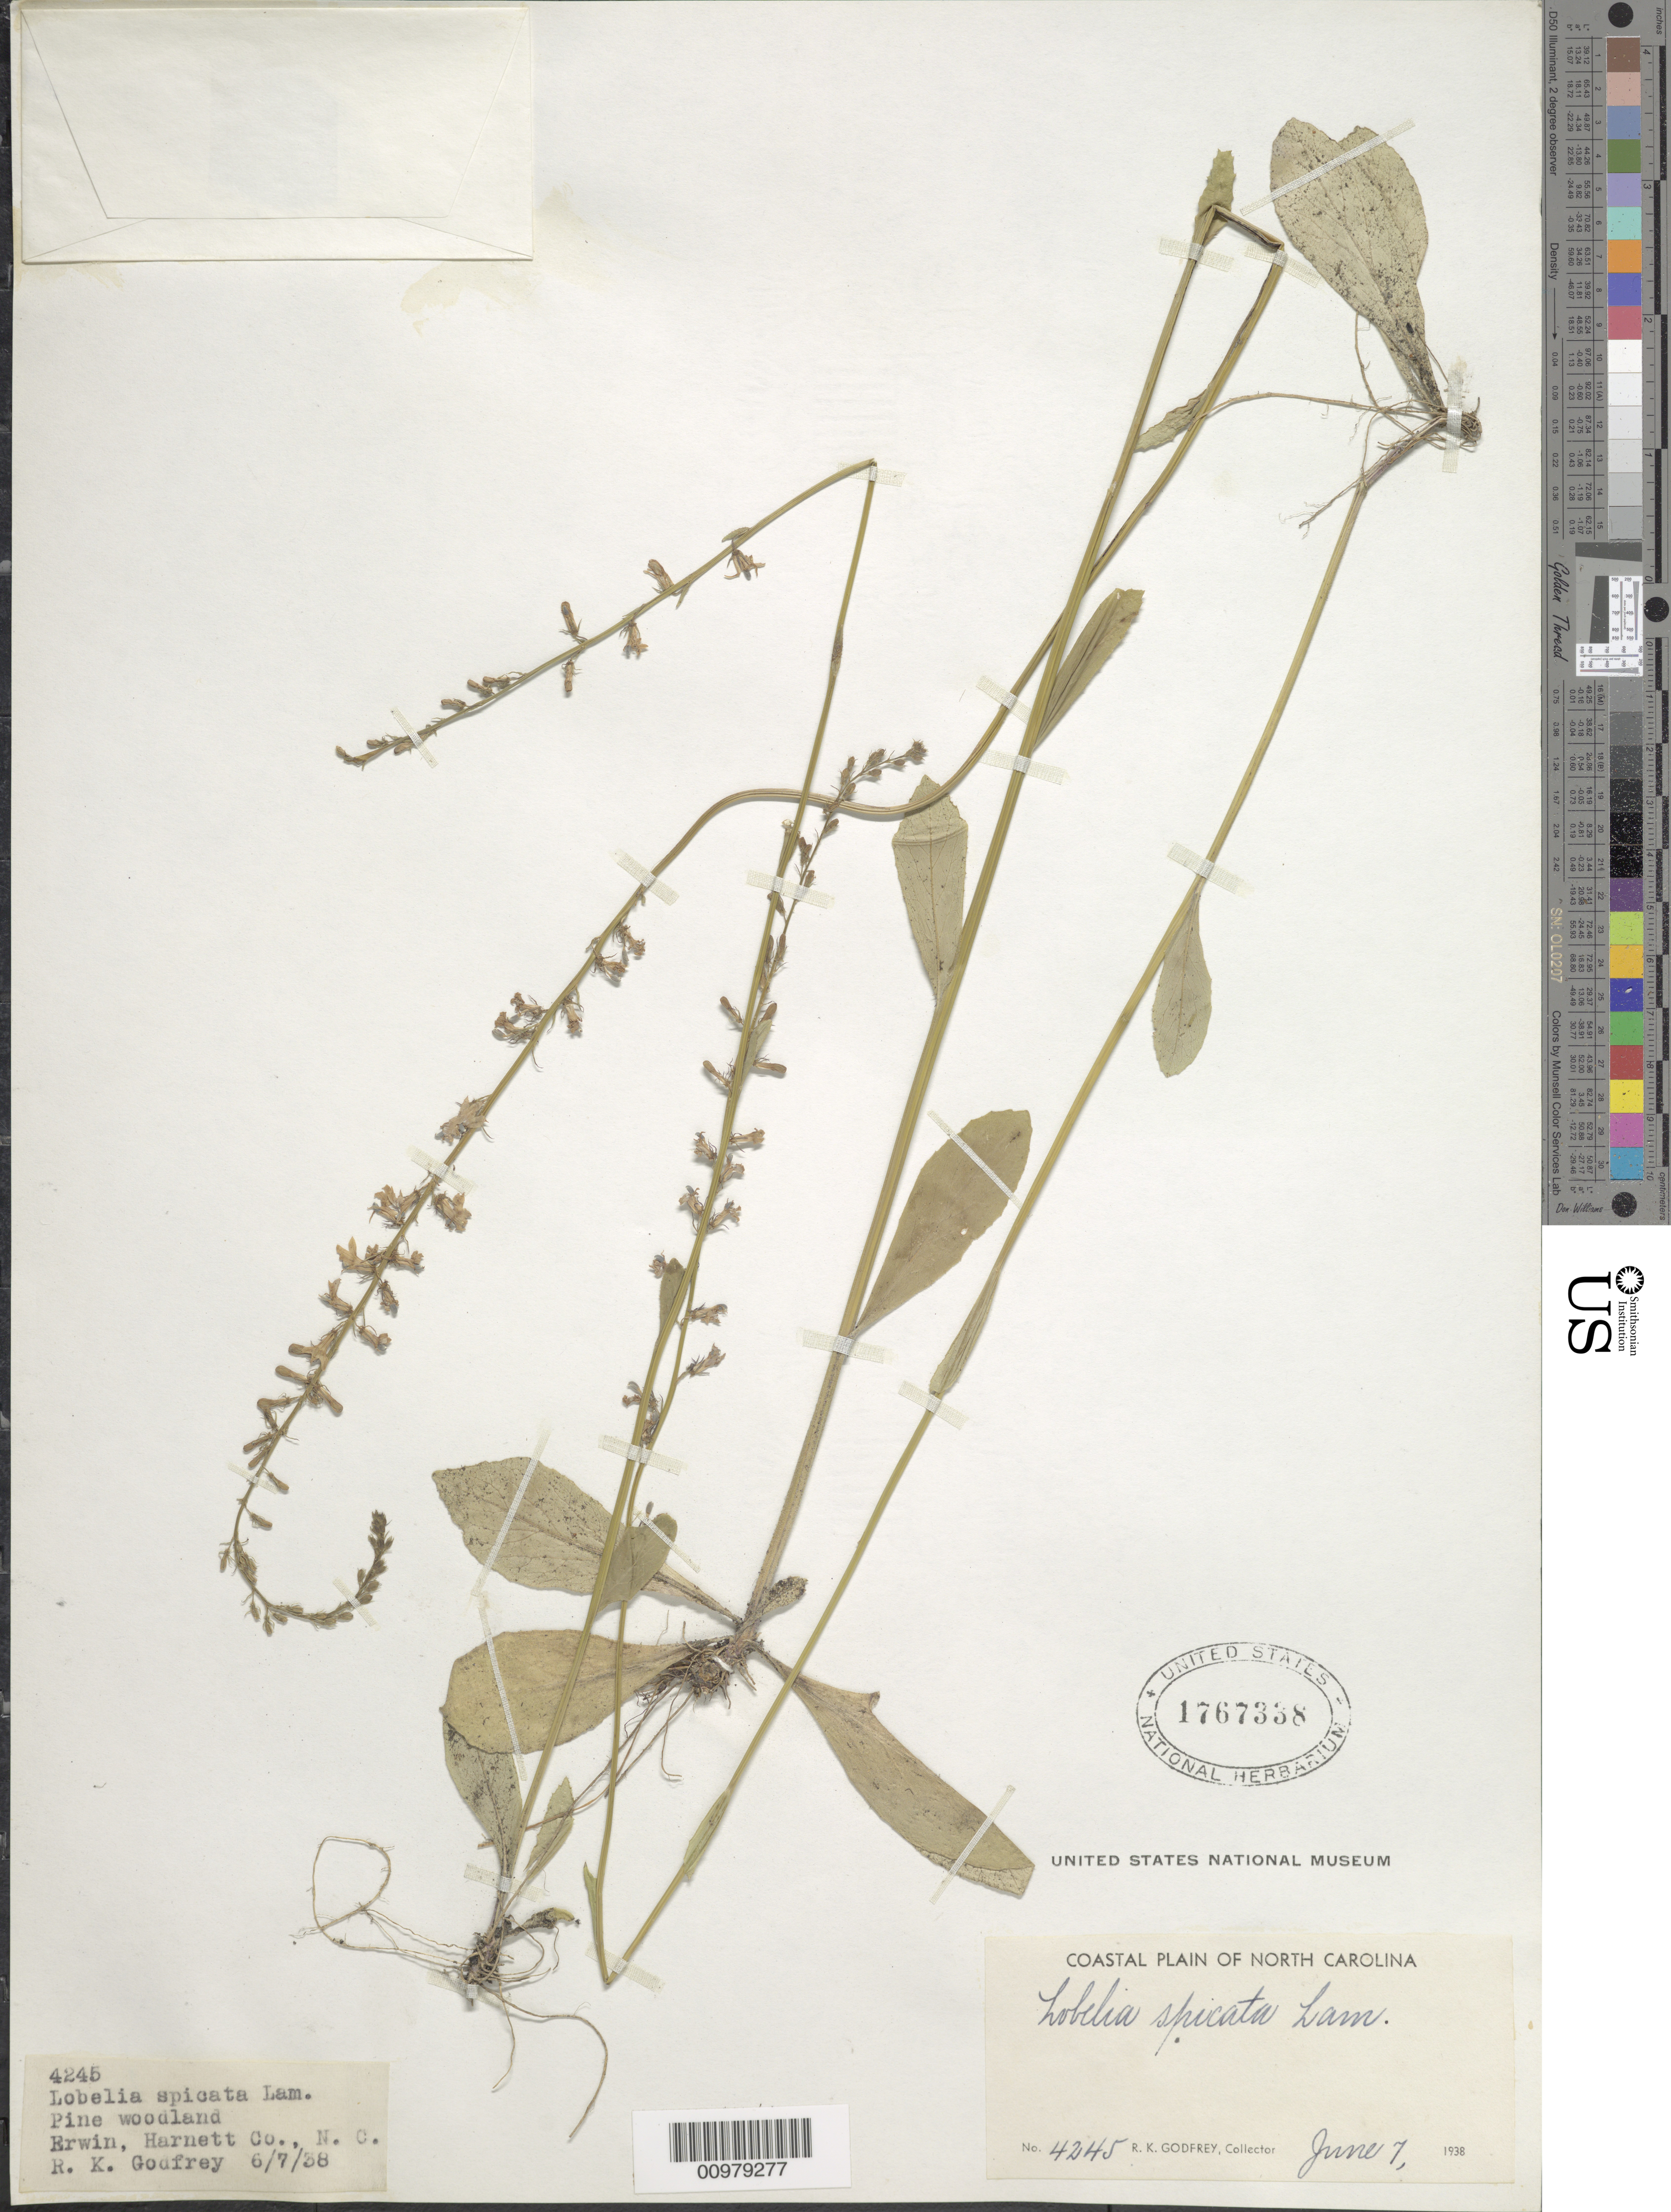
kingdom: Plantae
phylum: Tracheophyta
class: Magnoliopsida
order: Asterales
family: Campanulaceae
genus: Lobelia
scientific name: Lobelia spicata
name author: Lam.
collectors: R. K. Godfrey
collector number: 4245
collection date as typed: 07 Jun 1938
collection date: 1938-06-07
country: United States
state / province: North Carolina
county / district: Harnett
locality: Erwin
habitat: pine woodland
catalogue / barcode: US 1767338